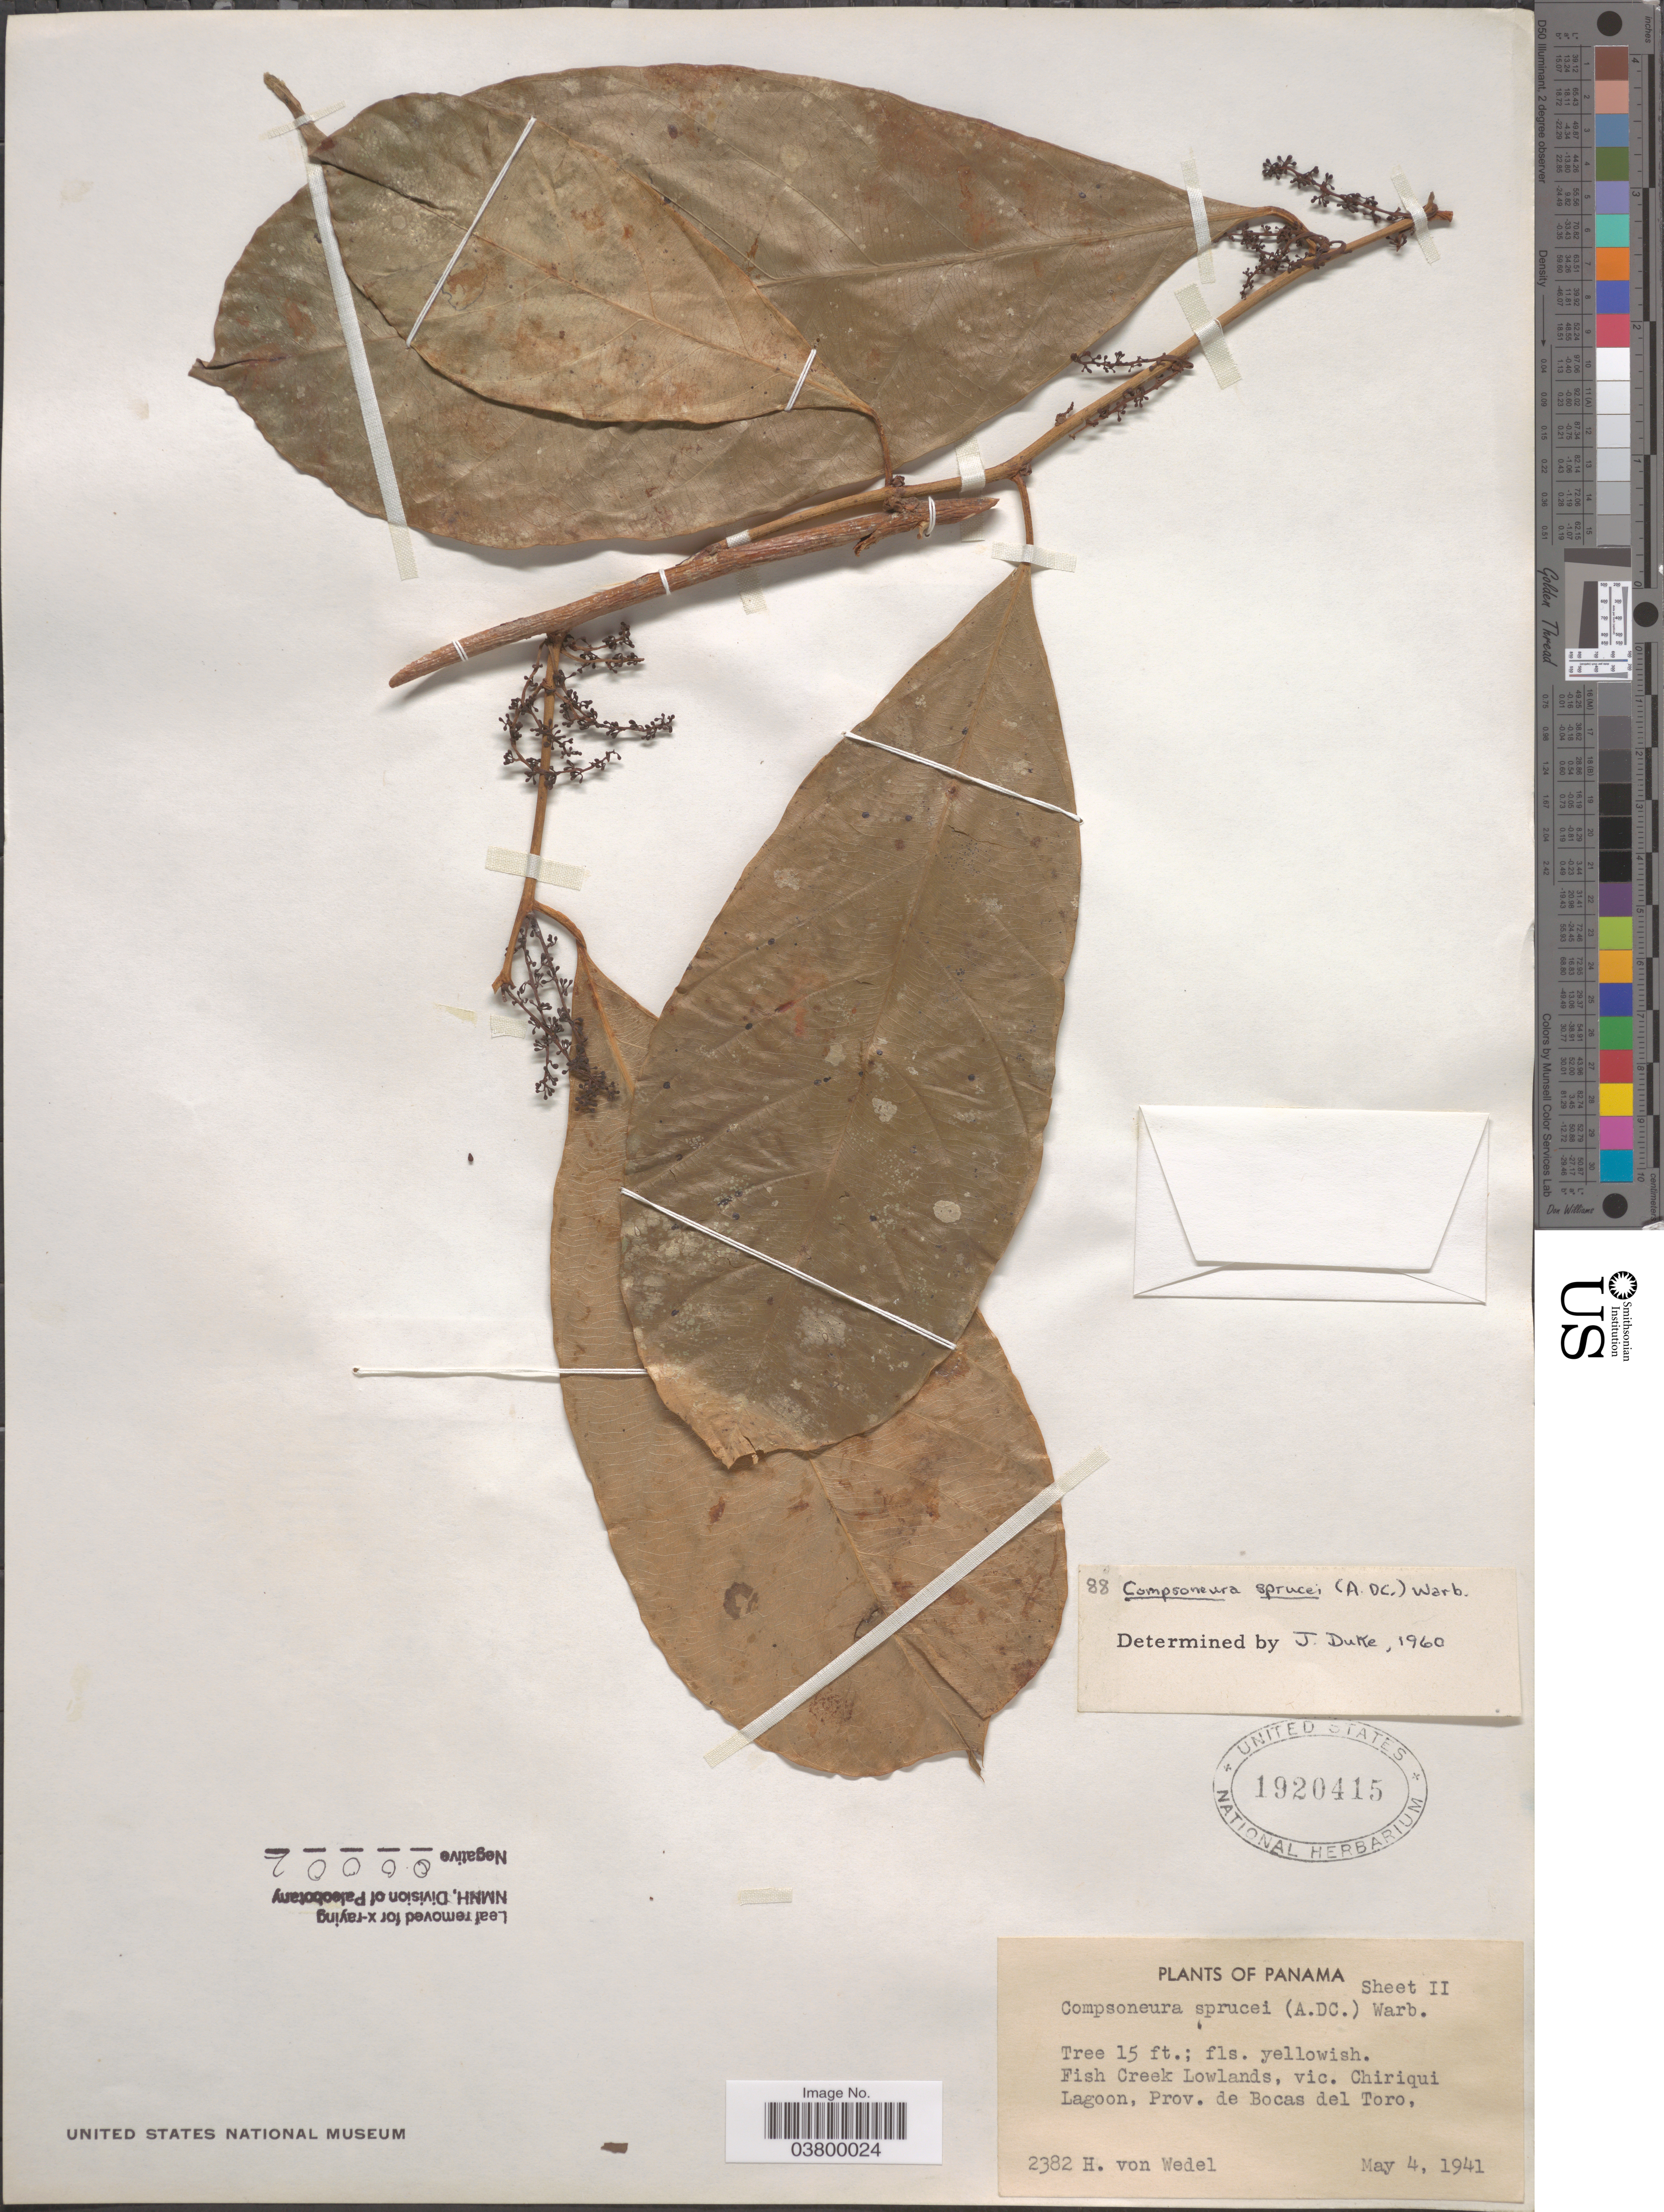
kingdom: Plantae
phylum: Tracheophyta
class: Magnoliopsida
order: Magnoliales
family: Myristicaceae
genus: Compsoneura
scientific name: Compsoneura sprucei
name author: (A. DC.) Warb.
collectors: H. von Wedel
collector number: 2382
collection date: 1941-05-04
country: Panama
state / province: Bocas del Toro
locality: Fish Creek Lowlands. vic. Chiriqui Lagoon.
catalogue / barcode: US 1920415